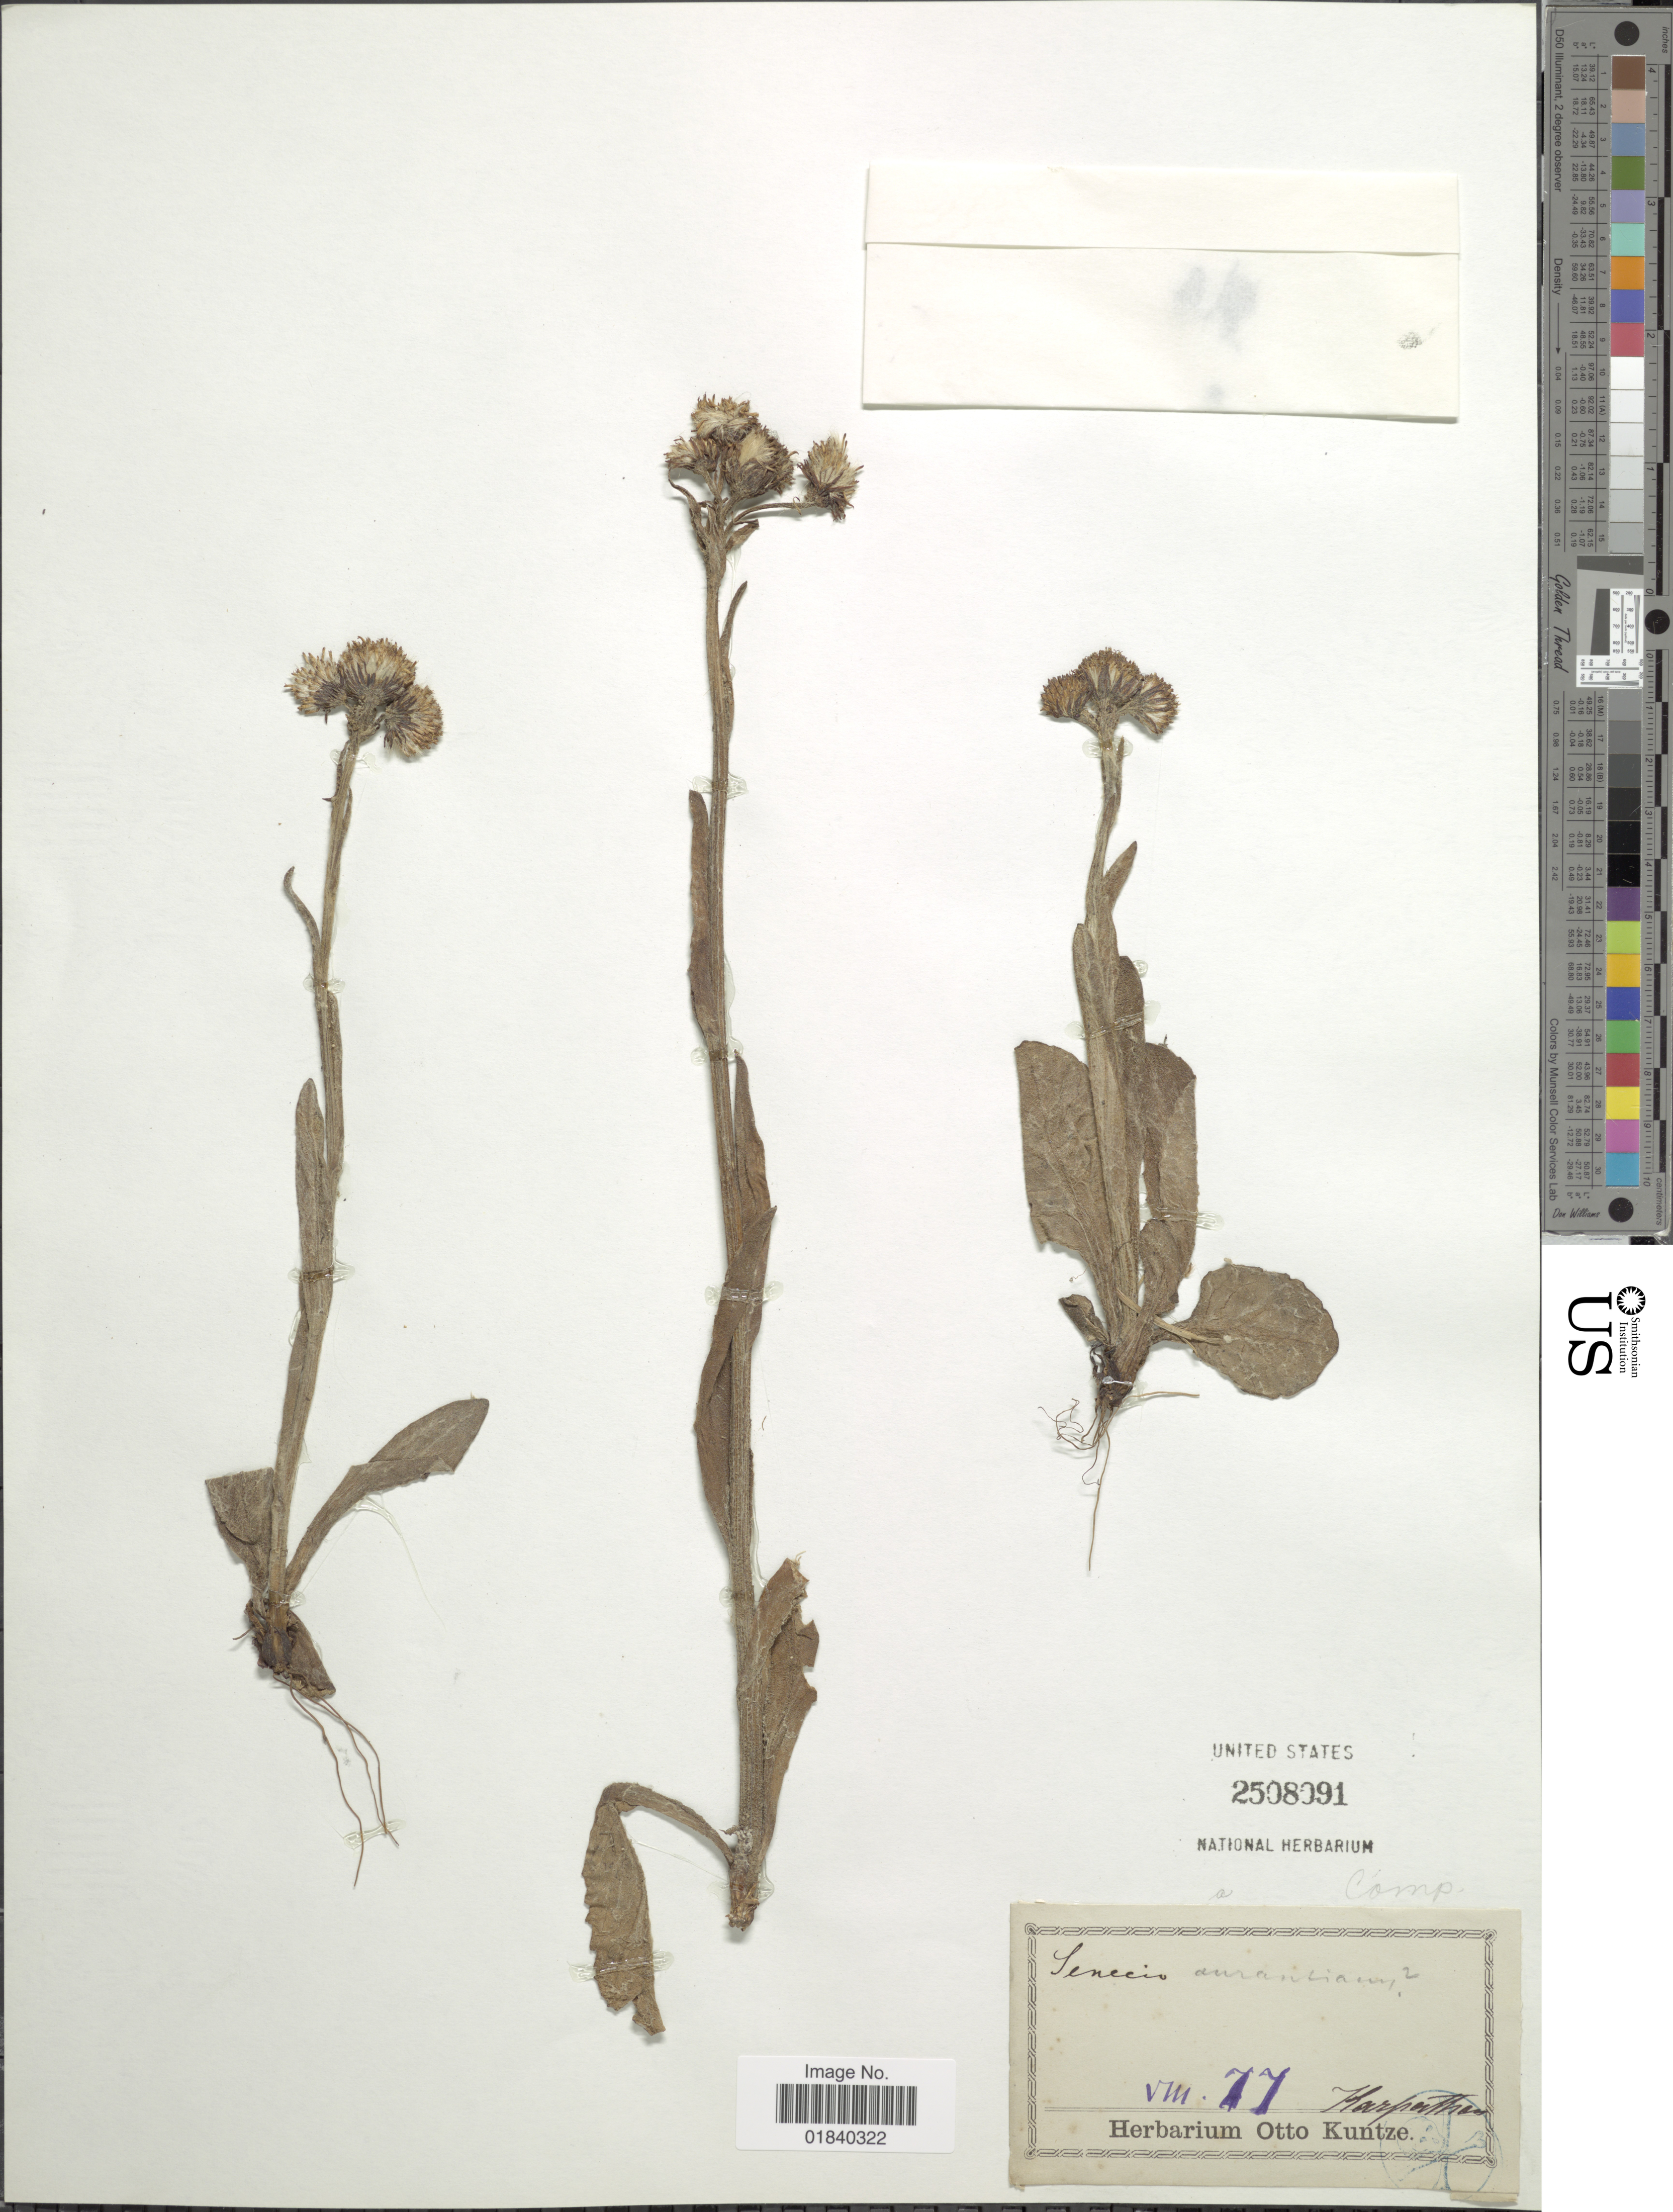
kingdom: Plantae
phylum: Tracheophyta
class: Magnoliopsida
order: Asterales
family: Asteraceae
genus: Tephroseris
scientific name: Tephroseris integrifolia subsp. aurantiaca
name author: (Hoppe ex Willd.) B. Nord.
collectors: ex Herb. O. Kuntze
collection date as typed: Transcribed d/m/y: /8/77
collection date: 1877-08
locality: Karpathen (Carpathian Mountains)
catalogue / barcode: US 2508091